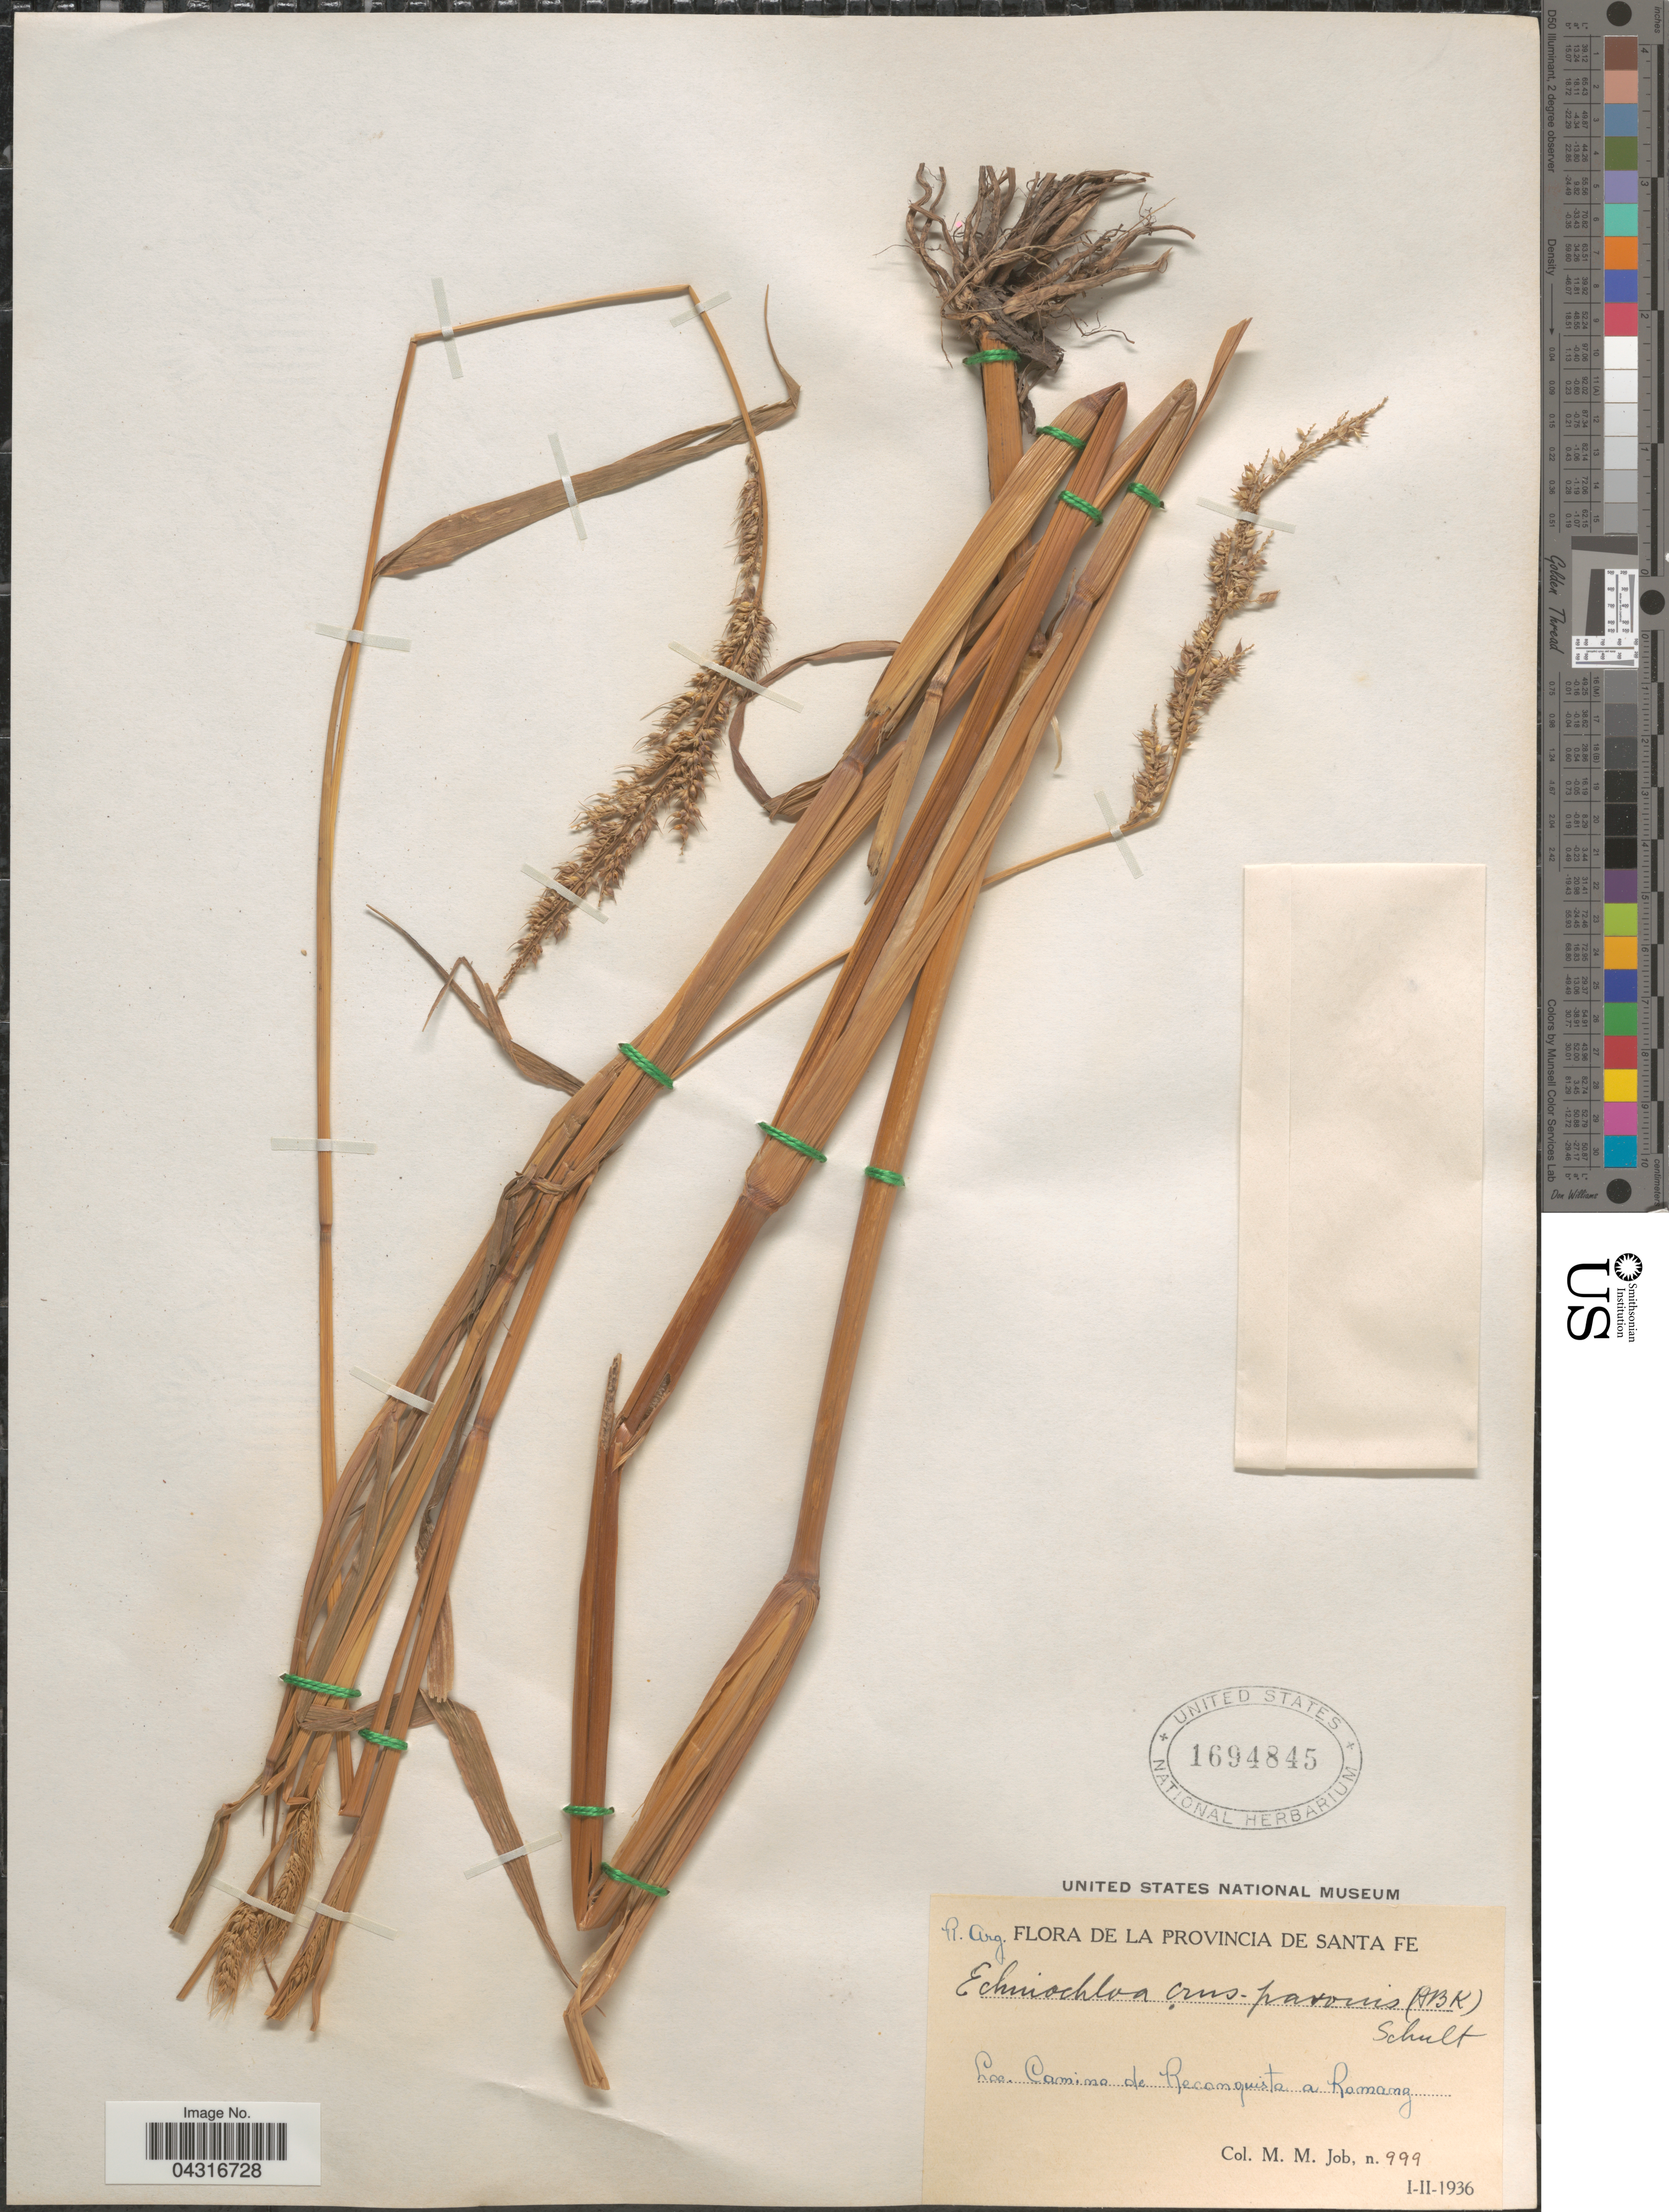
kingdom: Plantae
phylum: Tracheophyta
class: Liliopsida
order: Poales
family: Poaceae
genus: Echinochloa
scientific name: Echinochloa crus-pavonis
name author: (Kunth) Schult.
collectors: M. Job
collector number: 999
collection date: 1936-01/1936-02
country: Argentina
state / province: Santa Fe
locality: Camino de Recomquista a Romang.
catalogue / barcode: US 1694845